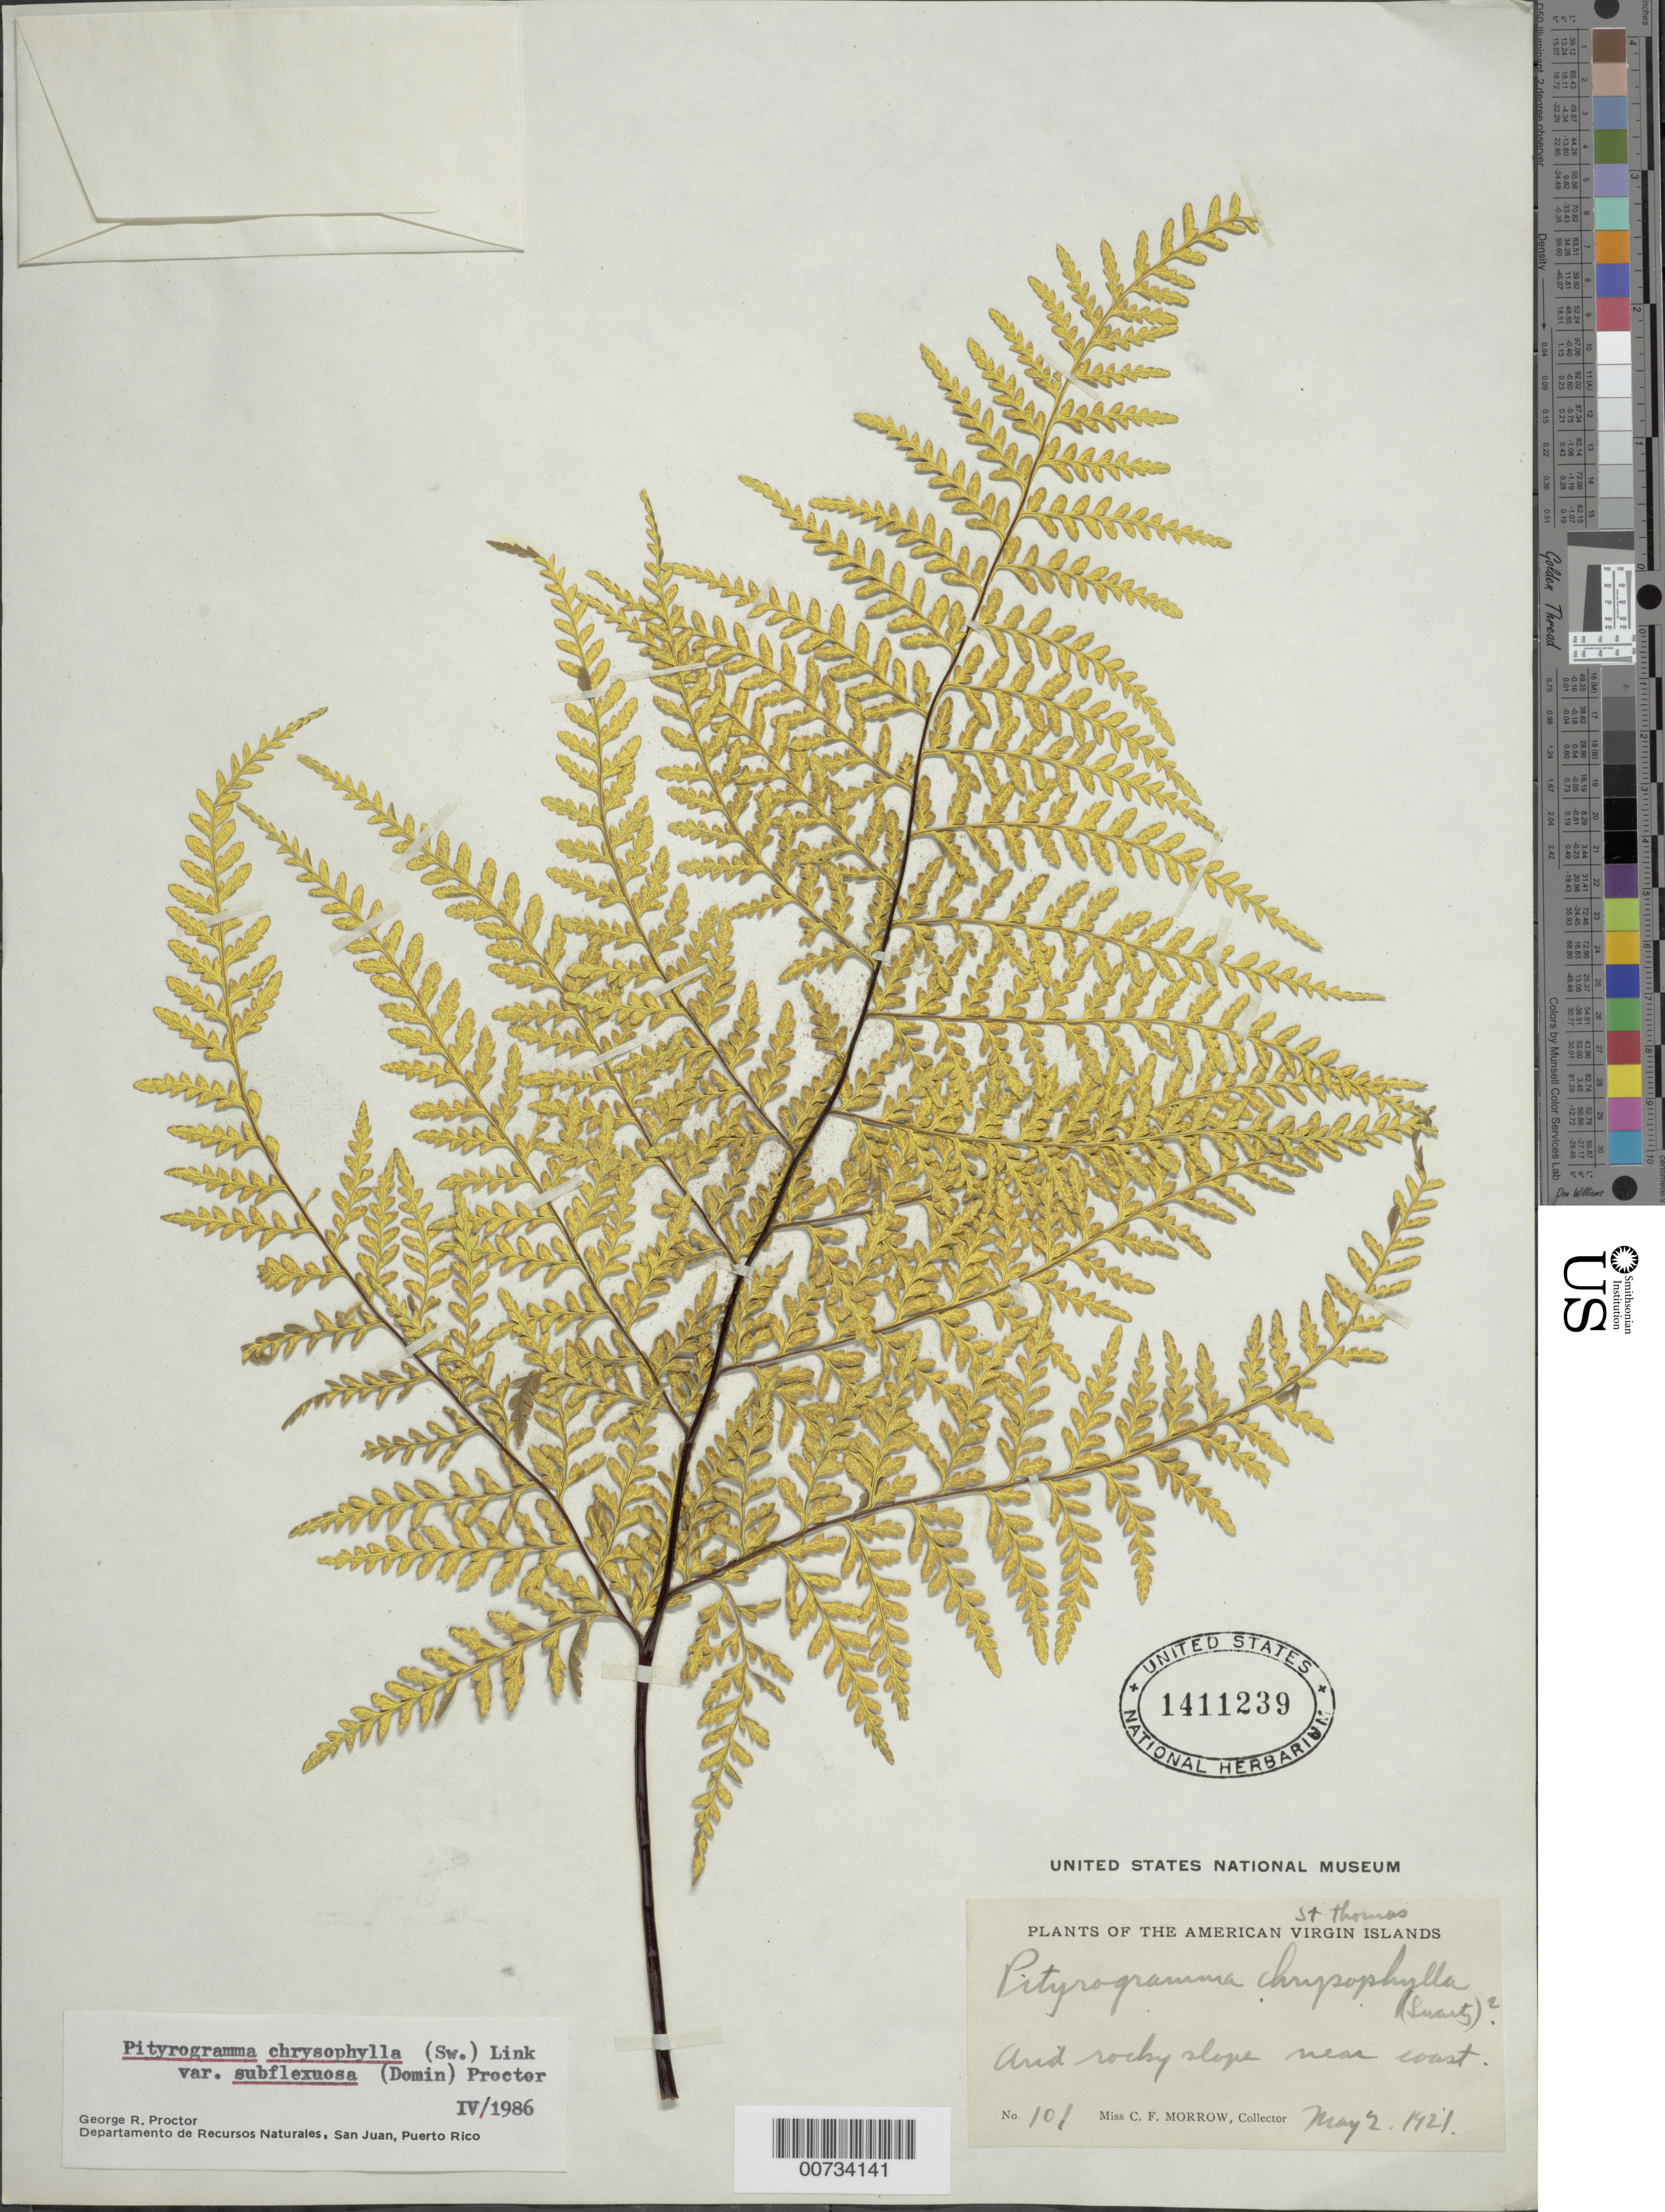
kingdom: Plantae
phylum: Tracheophyta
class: Polypodiopsida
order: Polypodiales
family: Pteridaceae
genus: Pityrogramma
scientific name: Pityrogramma chrysophylla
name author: (Sw.) Link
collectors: C. Morrow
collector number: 101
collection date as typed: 02 May 1921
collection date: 1921-05-02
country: U.S. Virgin Islands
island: St. Thomas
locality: St. Thomas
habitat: Arid rocky slope near coast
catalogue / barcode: US 1411239